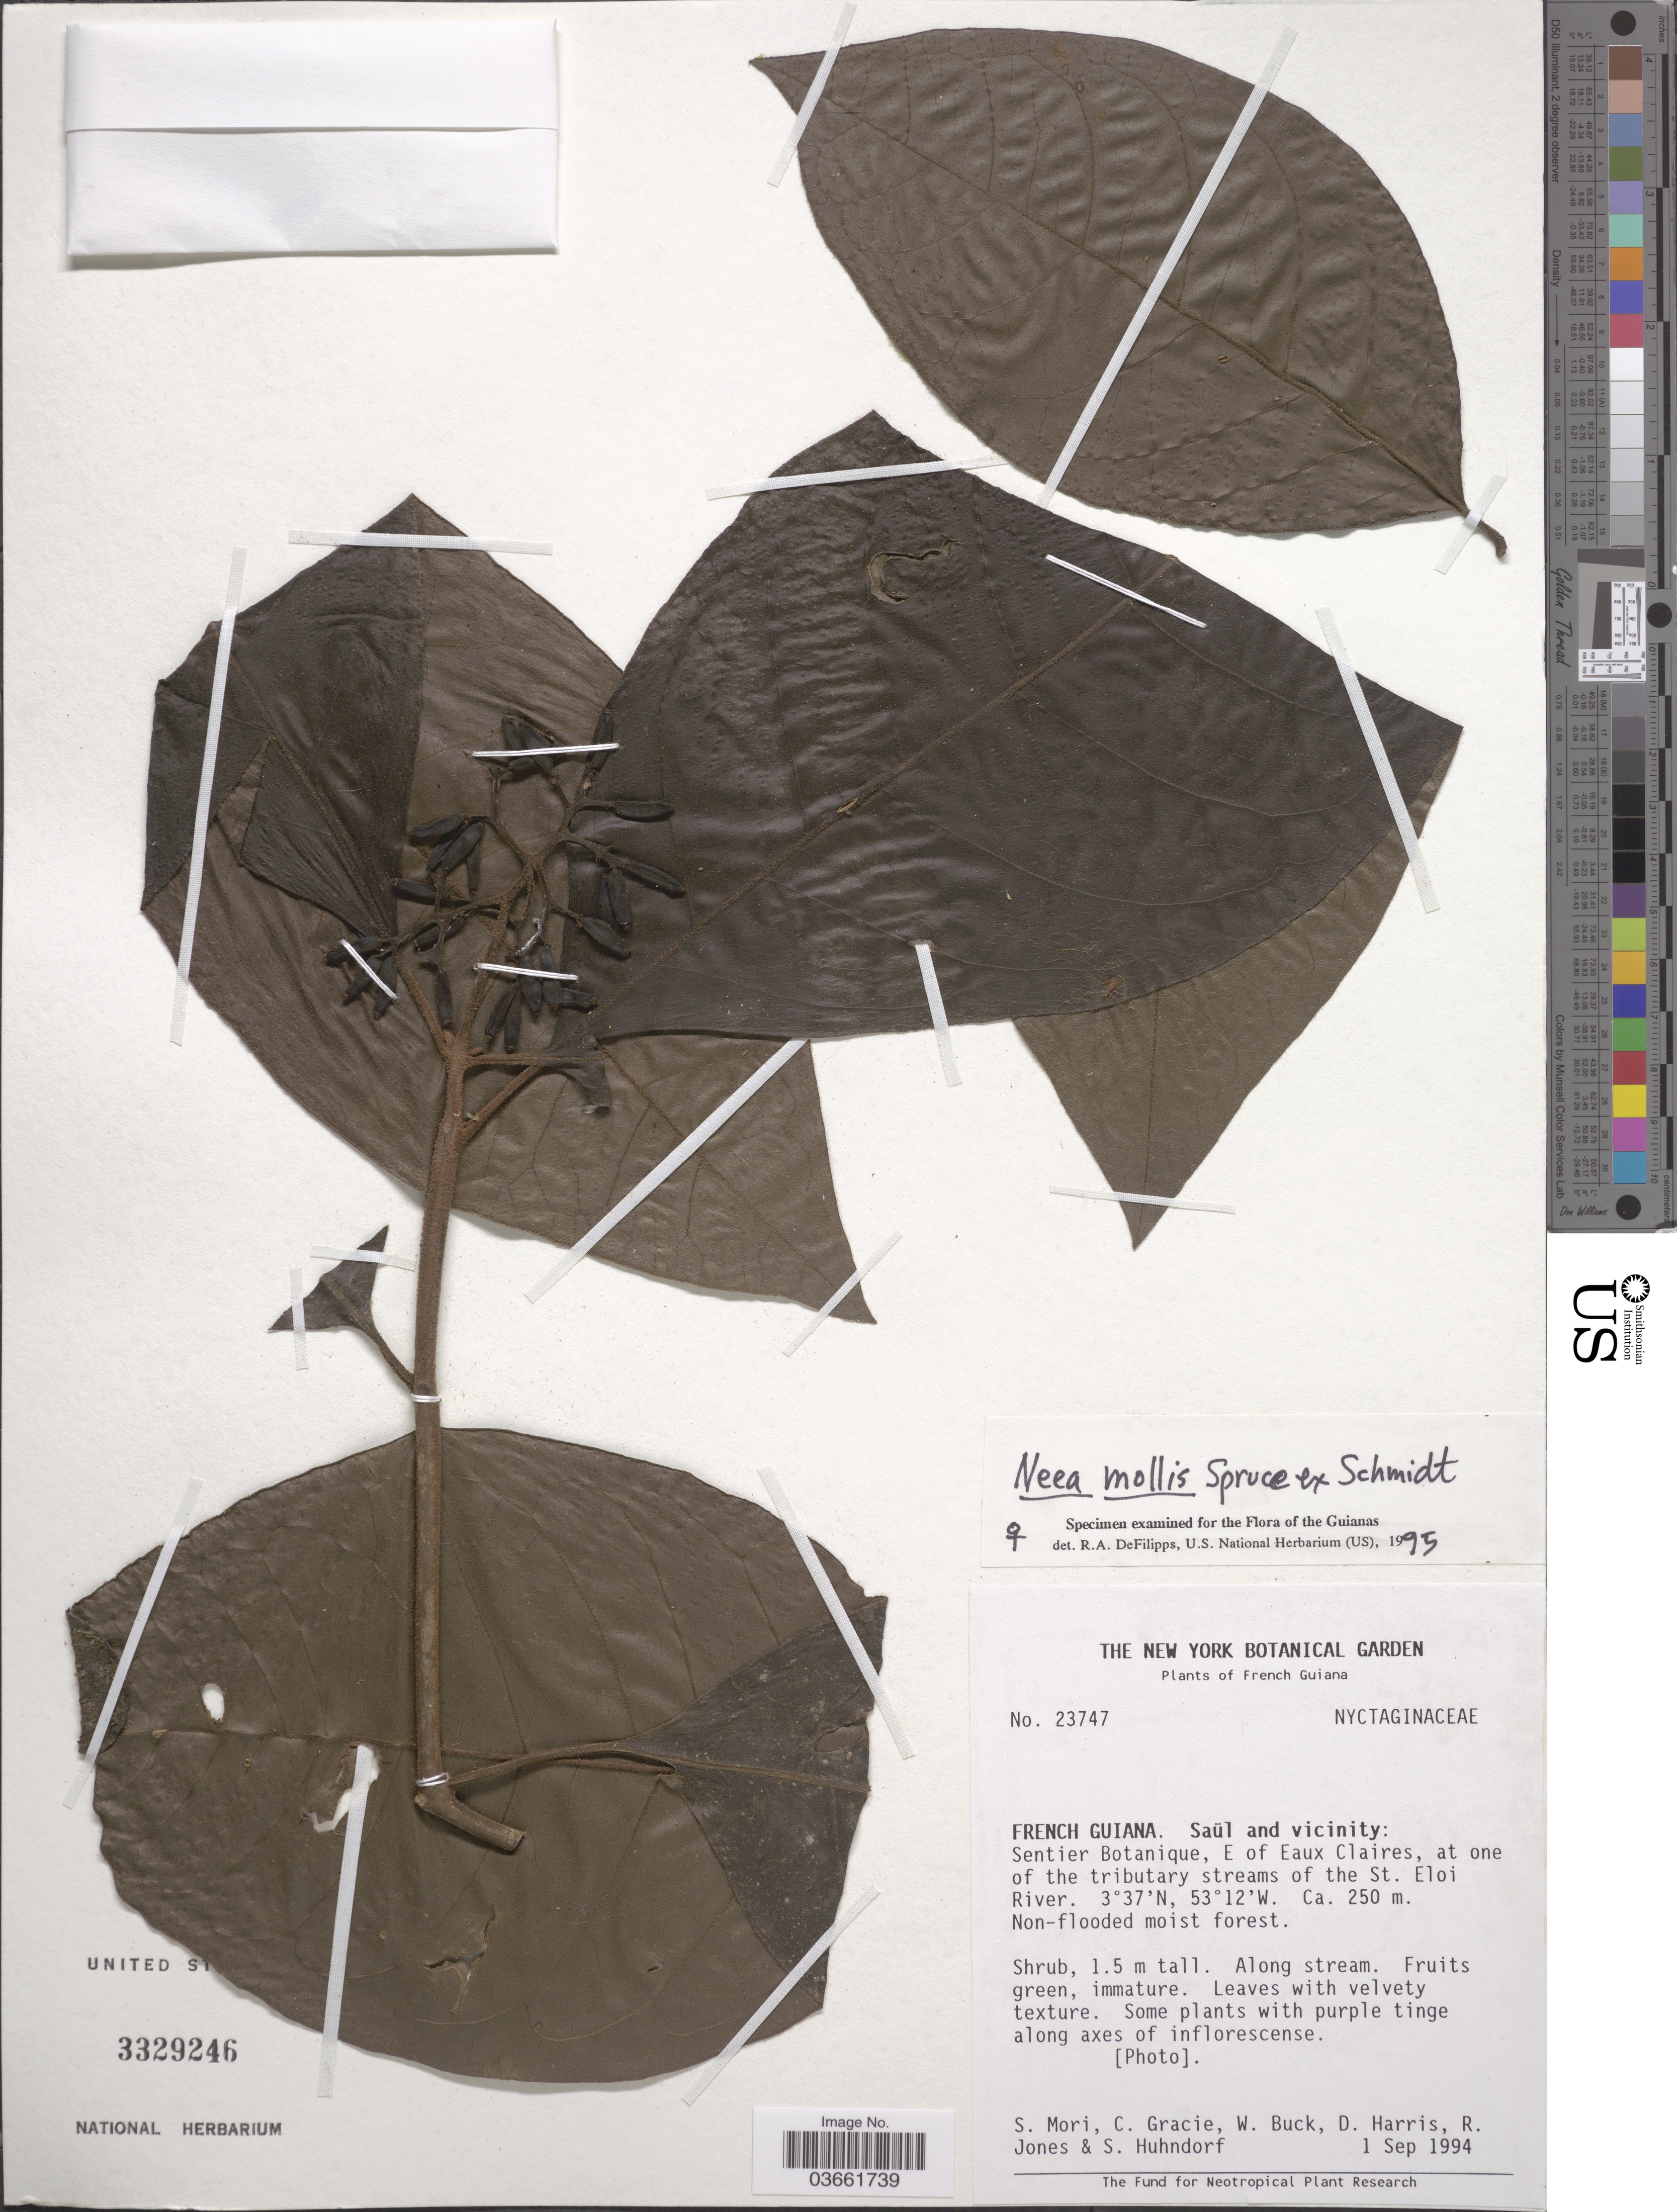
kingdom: Plantae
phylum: Tracheophyta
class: Magnoliopsida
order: Caryophyllales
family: Nyctaginaceae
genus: Neea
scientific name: Neea mollis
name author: Spruce ex J.A. Schmidt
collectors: S. Mori, C. A. Gracie, W. Buck, D. Harris & et al.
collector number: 23747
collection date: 1994-09-01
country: French Guiana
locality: Saül and vicinity: Sentier Botanique, E of Eaux Claires, at one of the tributary streams of the St. Eloi River.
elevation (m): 250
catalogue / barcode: US 3329246